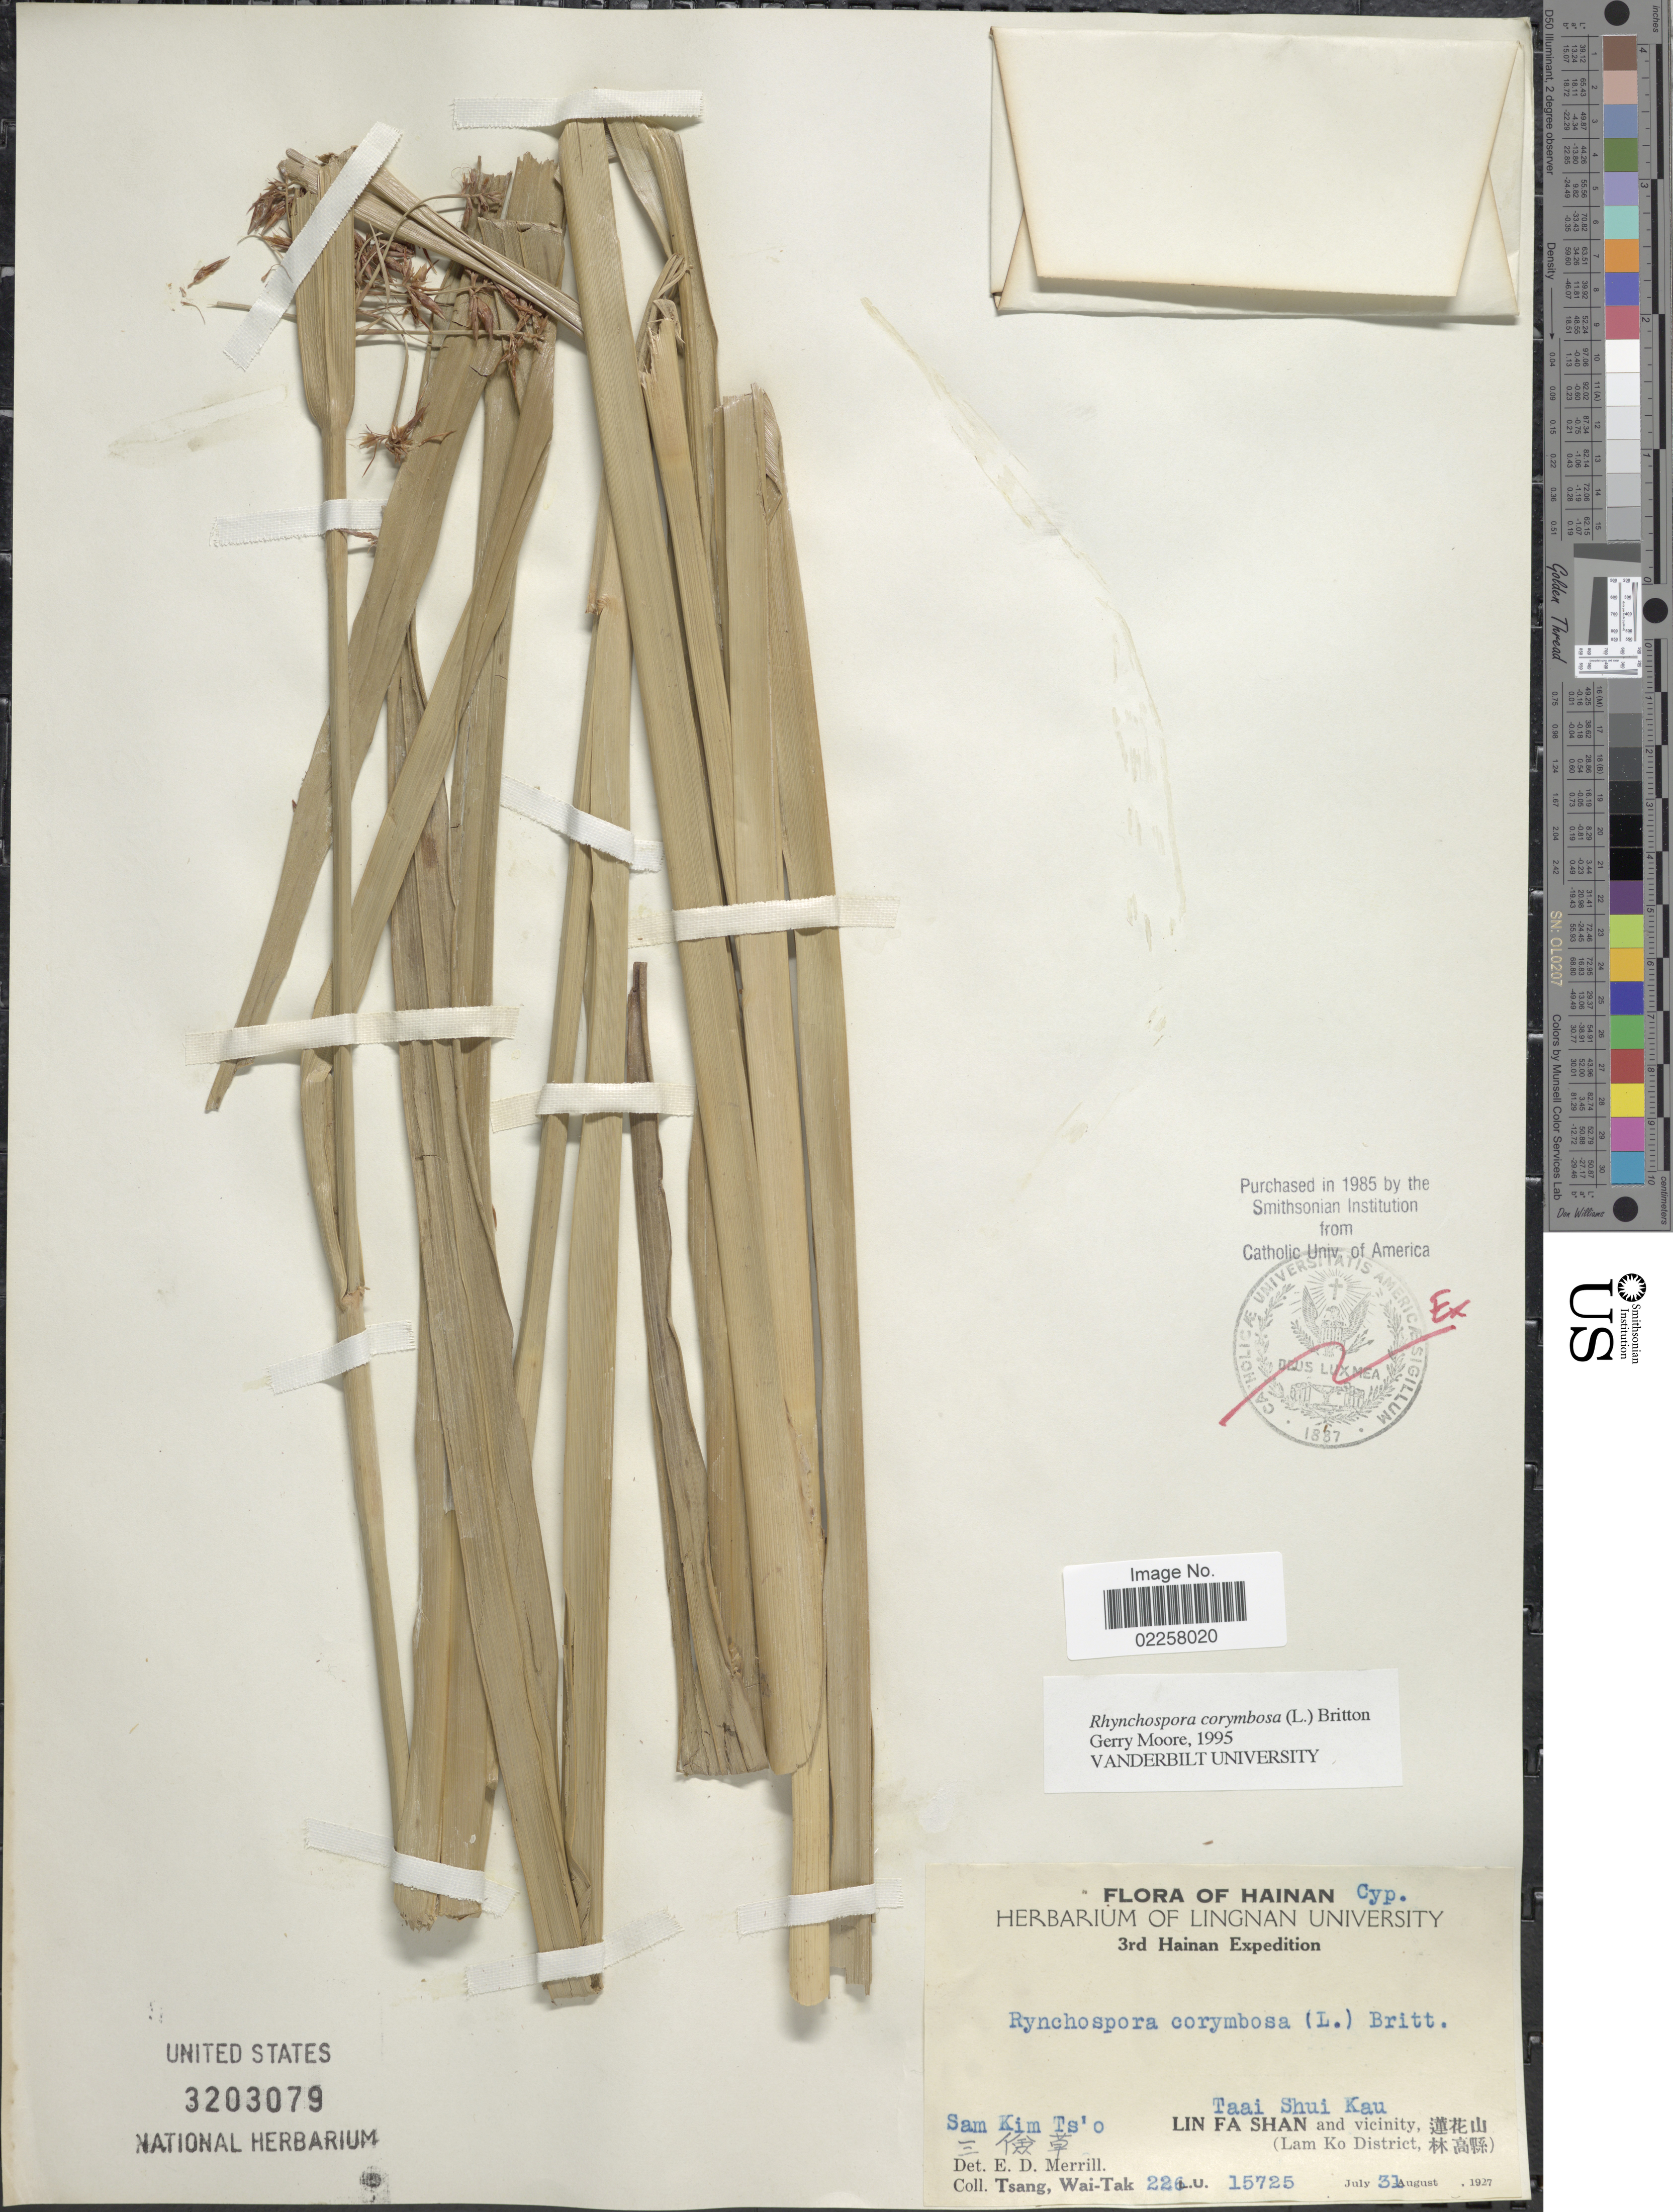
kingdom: Plantae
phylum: Tracheophyta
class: Liliopsida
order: Poales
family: Cyperaceae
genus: Rhynchospora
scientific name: Rhynchospora corymbosa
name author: (L.) Britton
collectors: W. T. Tsang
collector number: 226/L.U.15725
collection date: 1927-07-31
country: China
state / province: Hainan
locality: Taai Shui Kau. Lin Fa Shan and vicinity. (Lam Ko District). Sam Kim Ts'o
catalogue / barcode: US 3203079